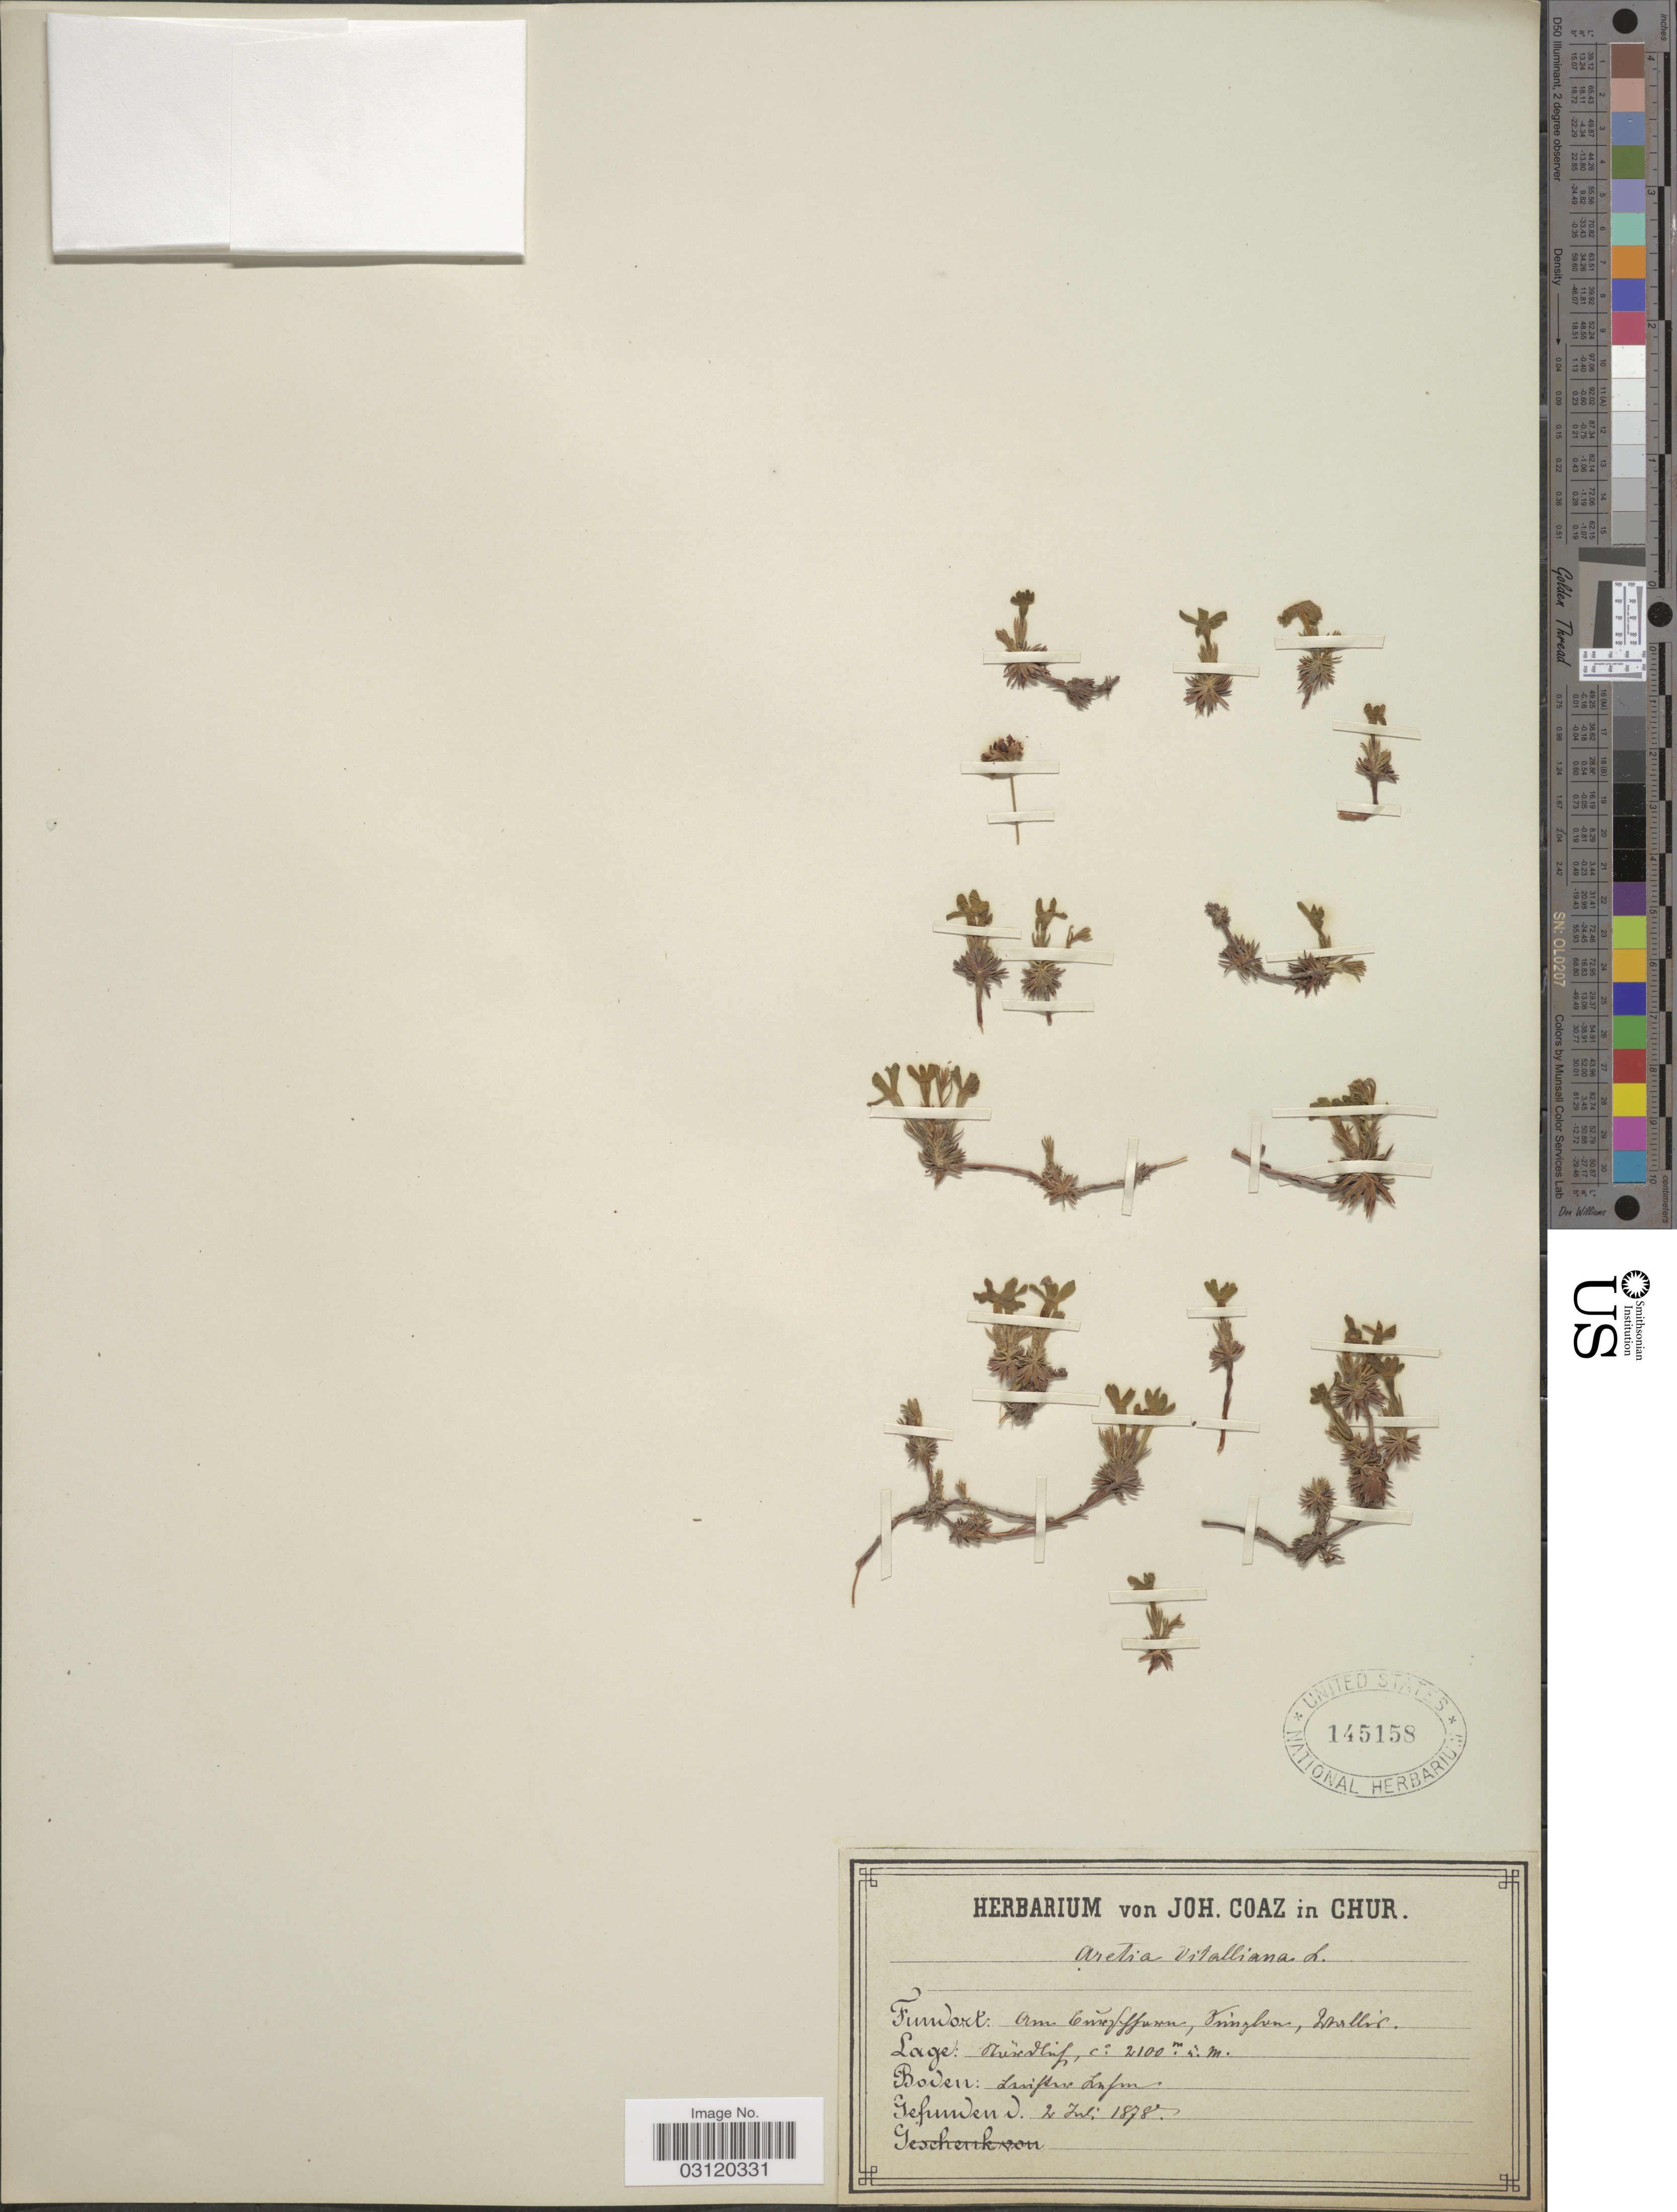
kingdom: Plantae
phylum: Tracheophyta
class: Magnoliopsida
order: Ericales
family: Primulaceae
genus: Primula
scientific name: Primula vitaliana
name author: L.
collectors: ex herb. von Joh. Coaz in Chur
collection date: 1878-07-02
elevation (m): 2100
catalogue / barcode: US 145158